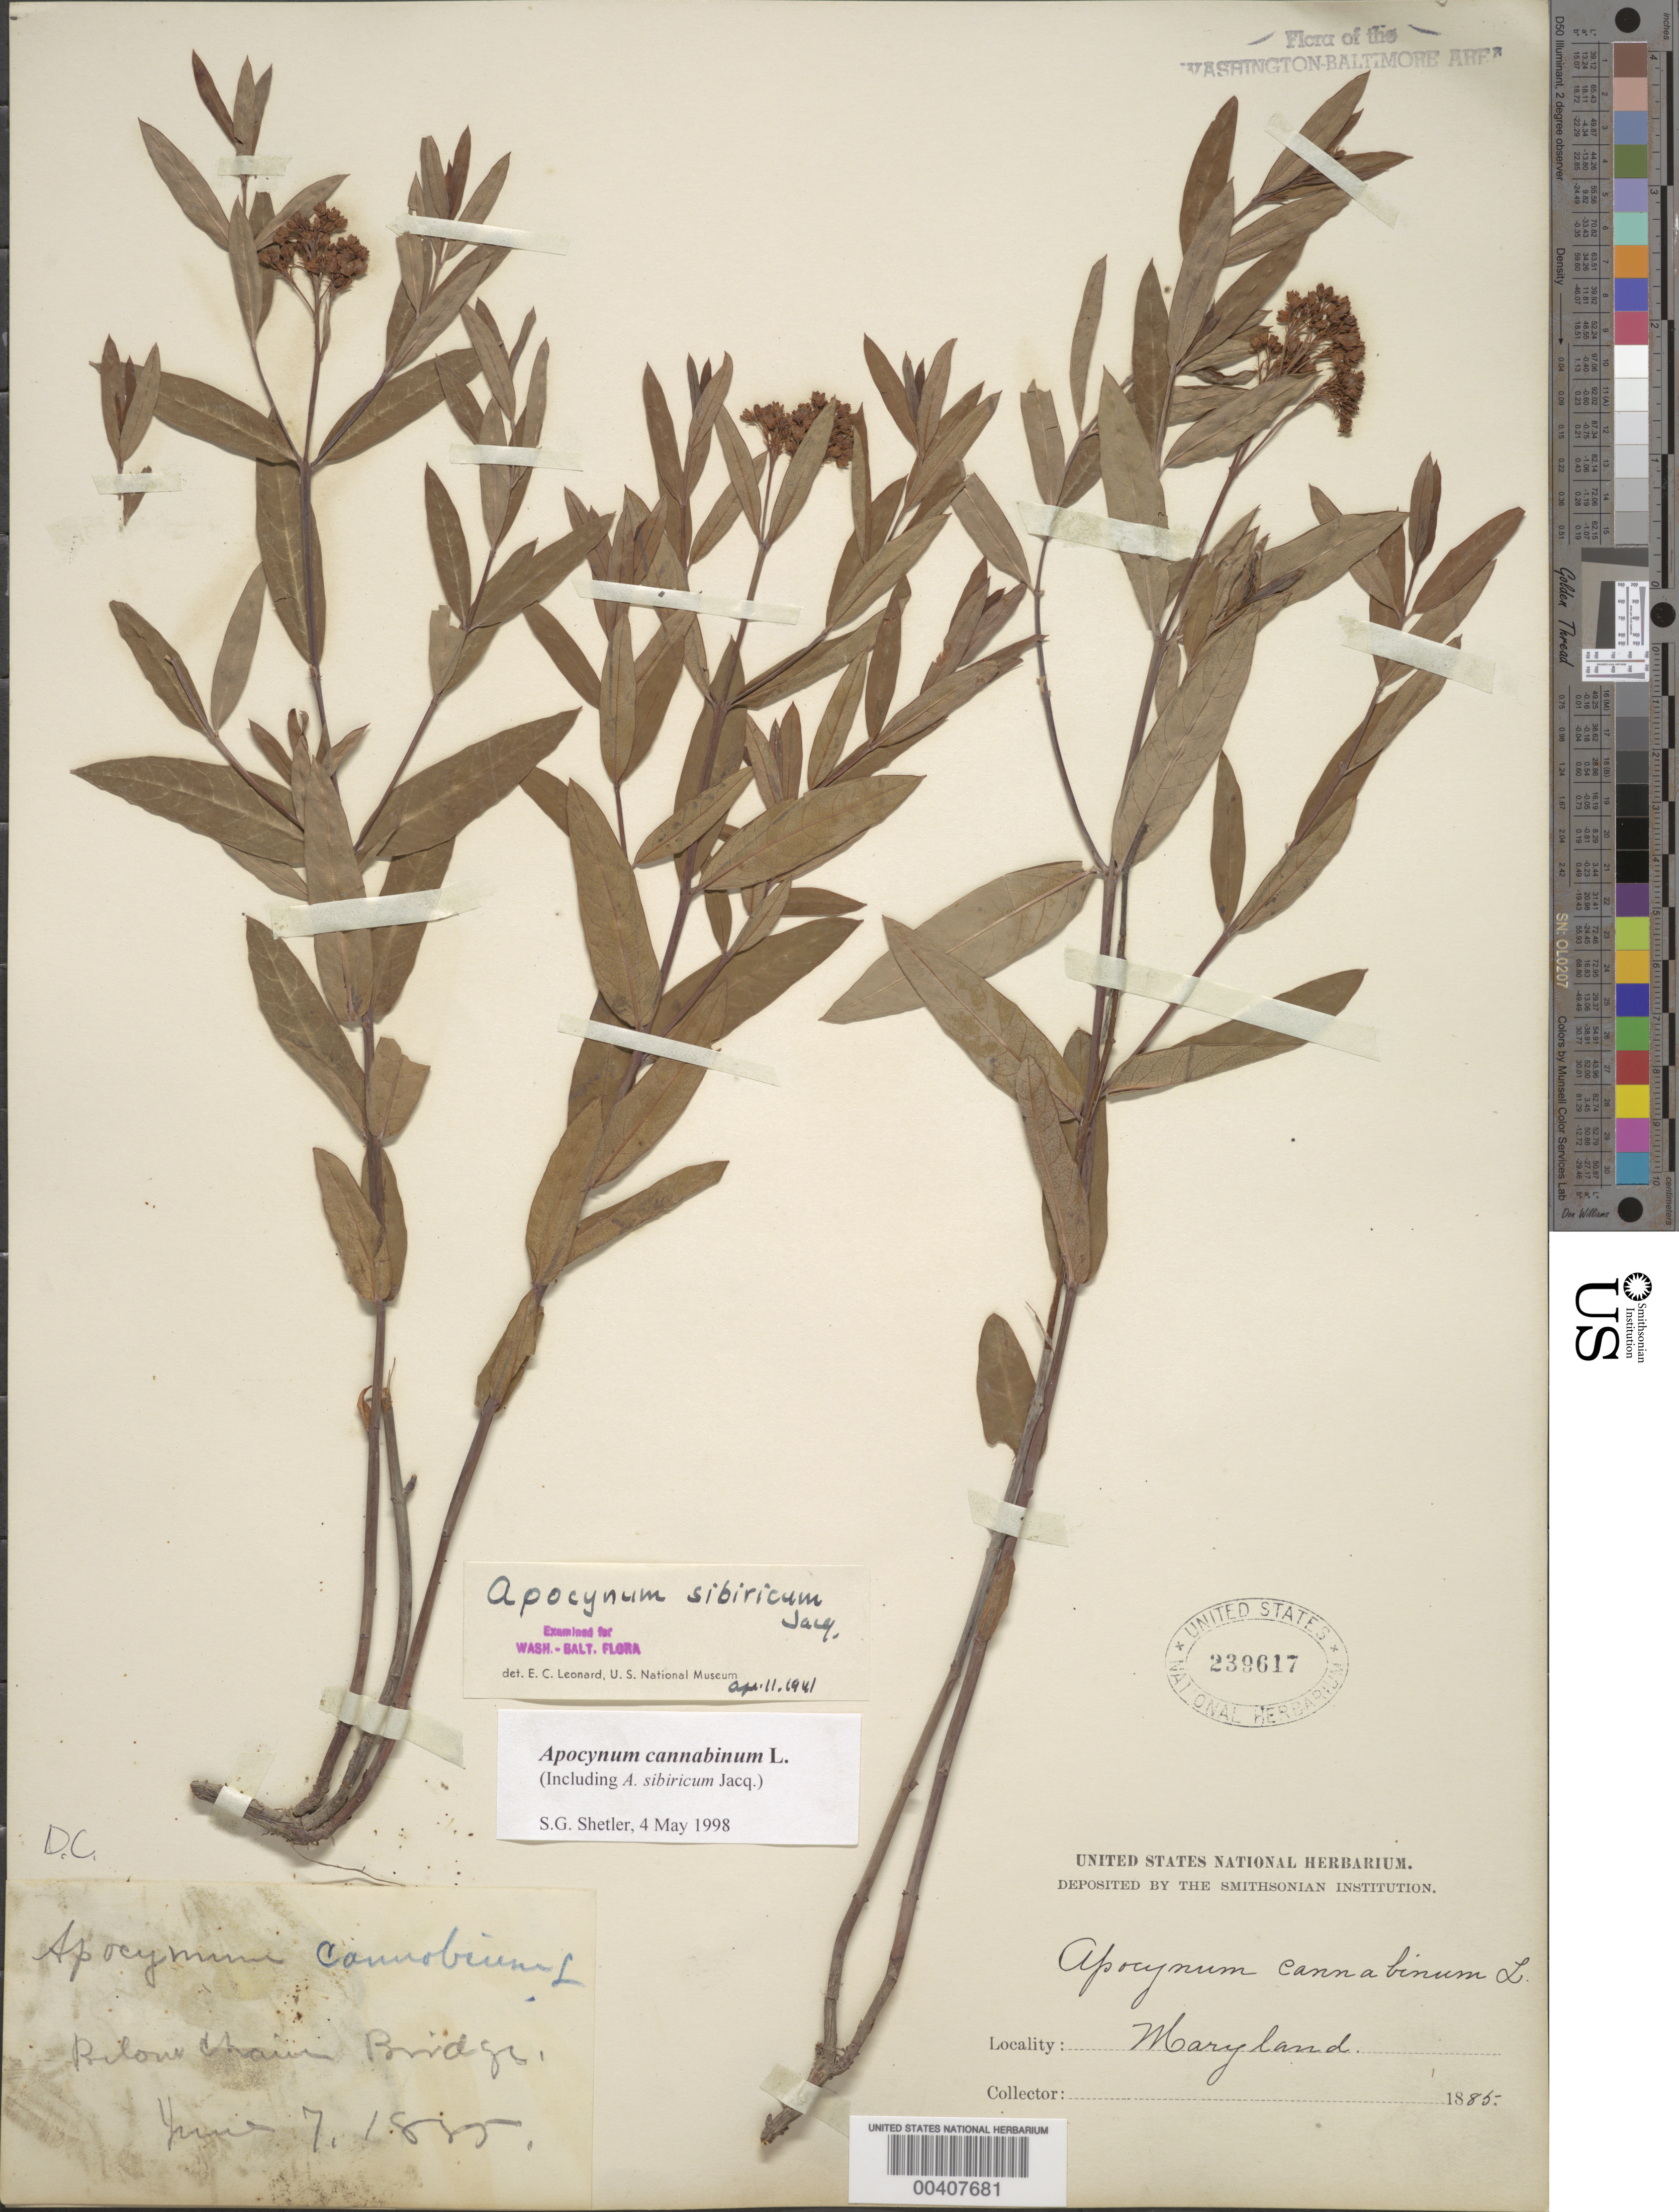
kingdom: Plantae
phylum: Tracheophyta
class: Magnoliopsida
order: Gentianales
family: Apocynaceae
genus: Apocynum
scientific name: Apocynum cannabinum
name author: L.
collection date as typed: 07 Jun 1885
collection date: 1885-06-07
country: United States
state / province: Maryland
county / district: Montgomery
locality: Below Chain Bridge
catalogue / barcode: US 239617